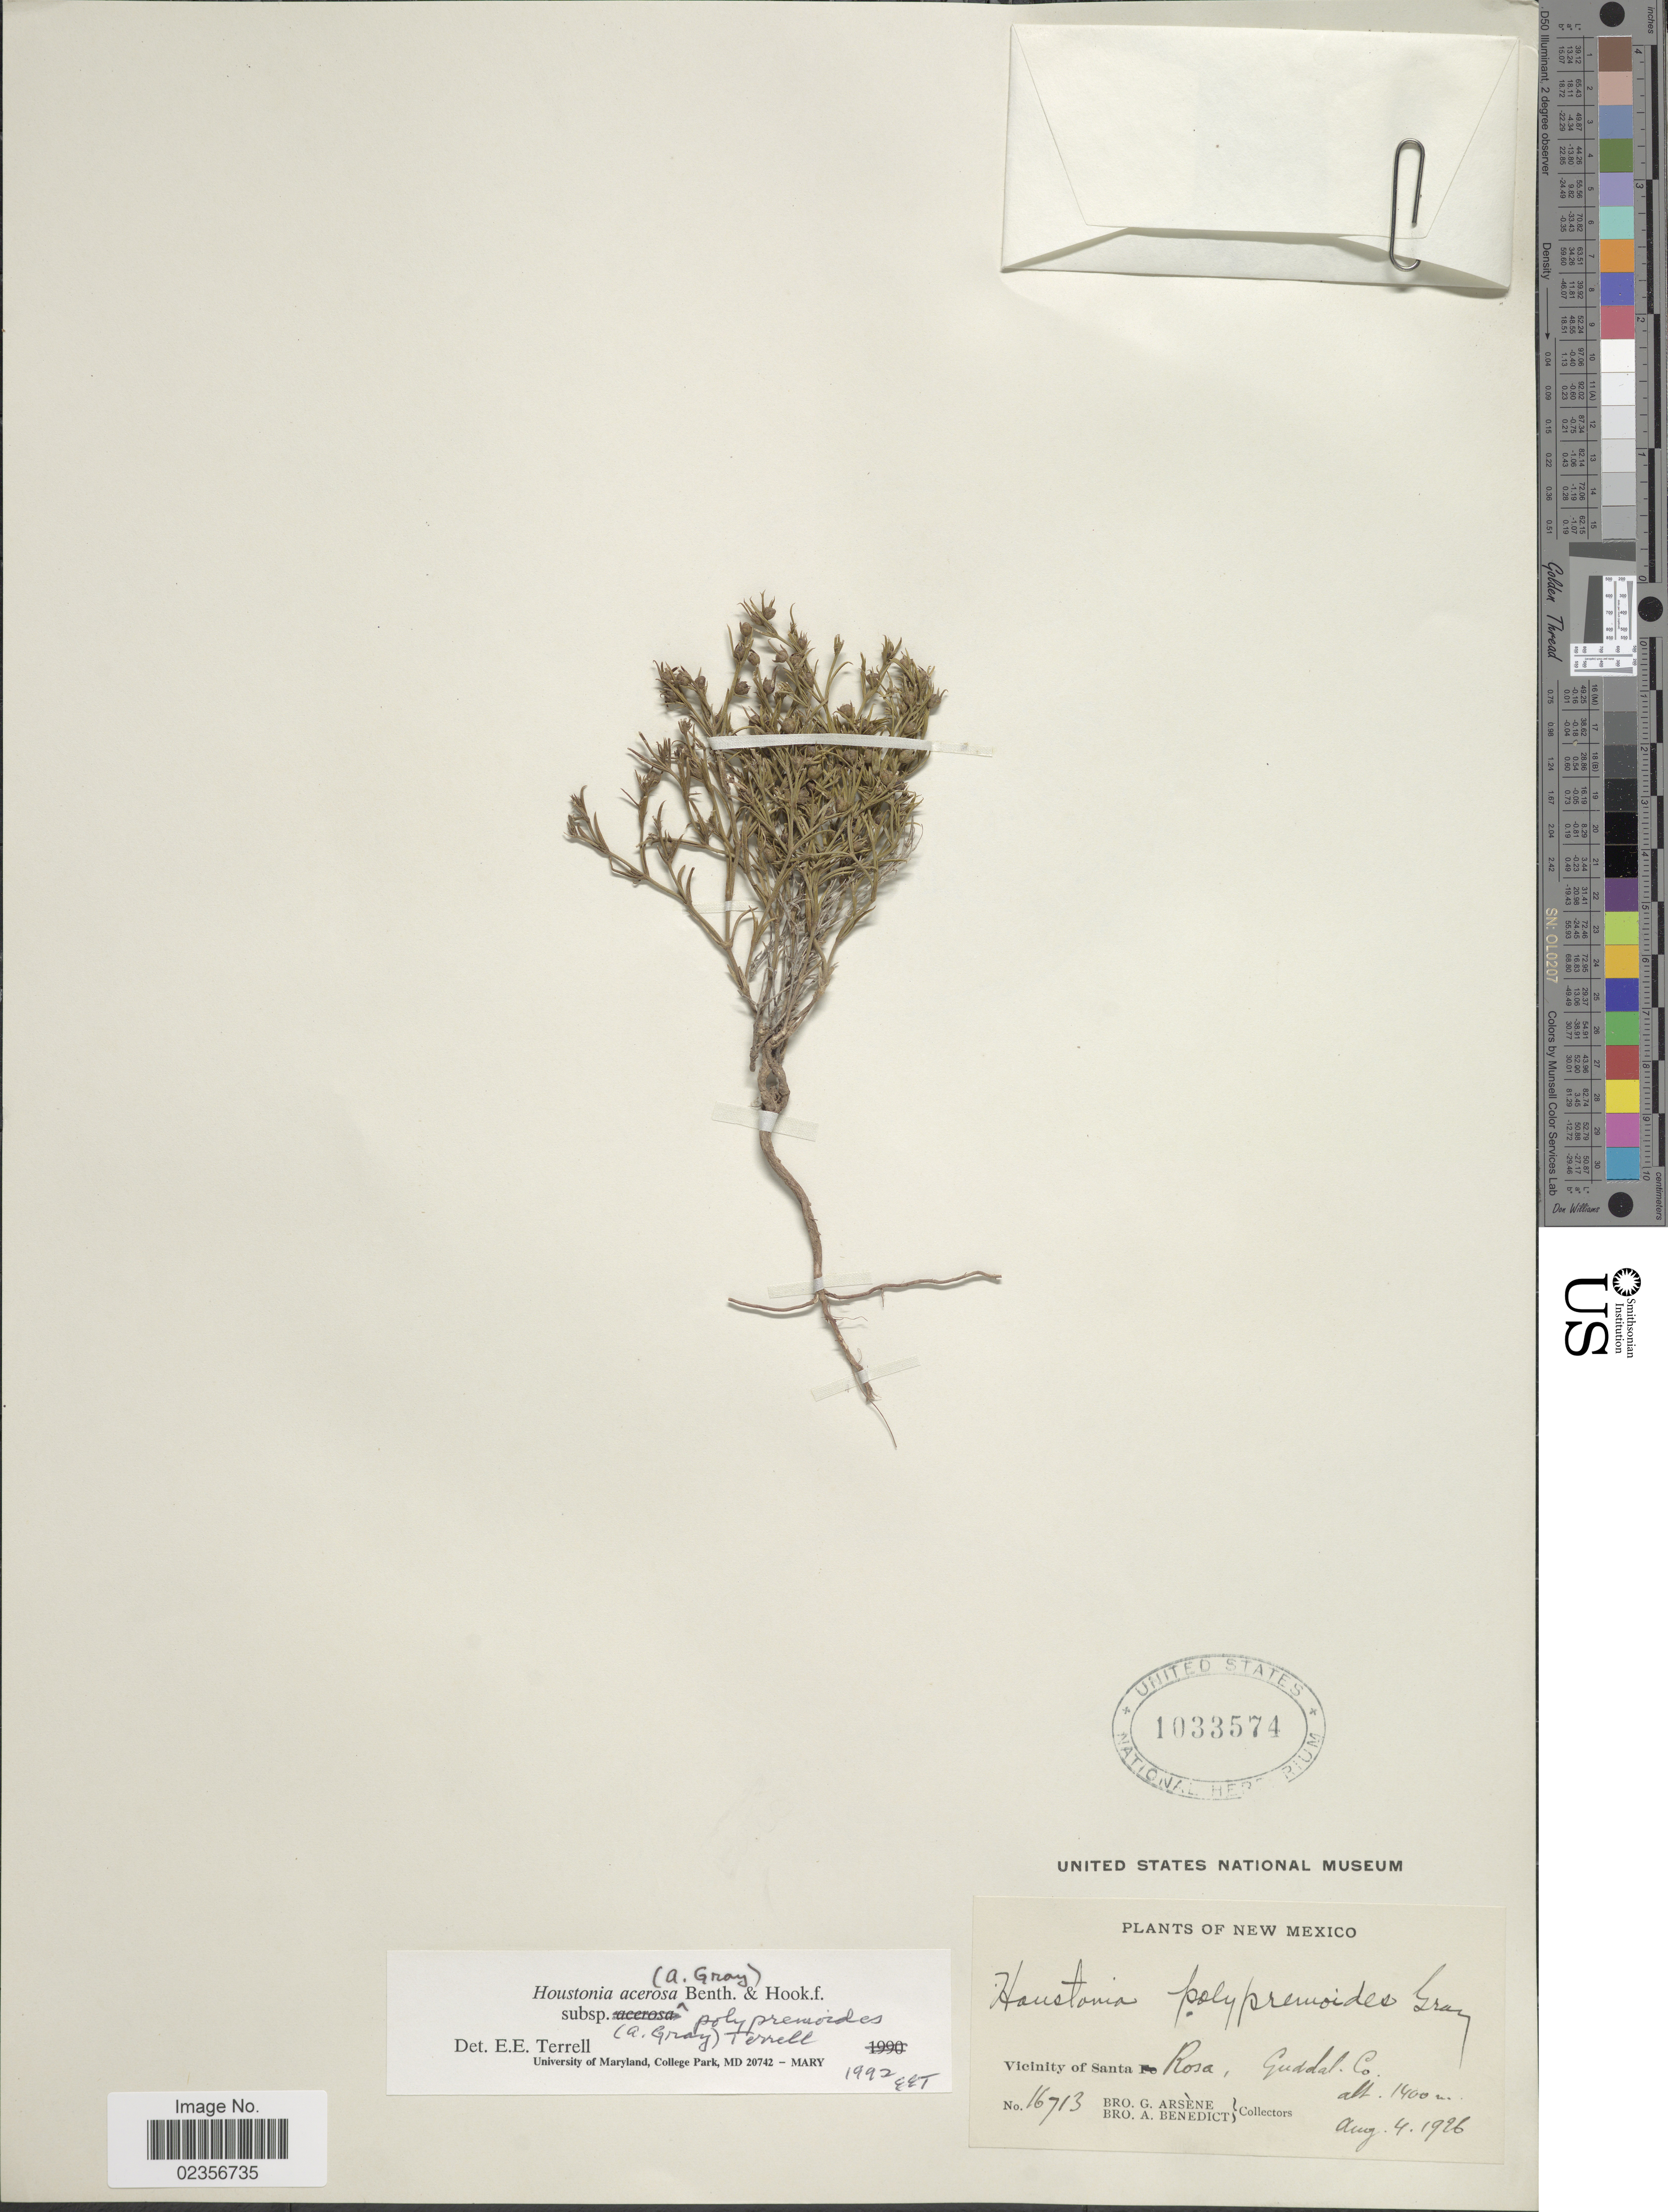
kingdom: Plantae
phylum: Tracheophyta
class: Magnoliopsida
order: Gentianales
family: Rubiaceae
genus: Houstonia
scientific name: Houstonia acerosa var. polypremoides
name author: (A. Gray) Terrell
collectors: Bro. G. Arsène & Bro. A. Benedict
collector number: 16713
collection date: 1926-08-04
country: United States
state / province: New Mexico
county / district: Guadalupe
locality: Vicinity of Santa Rosa, Guadal Co.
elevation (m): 1400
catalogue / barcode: US 1033574